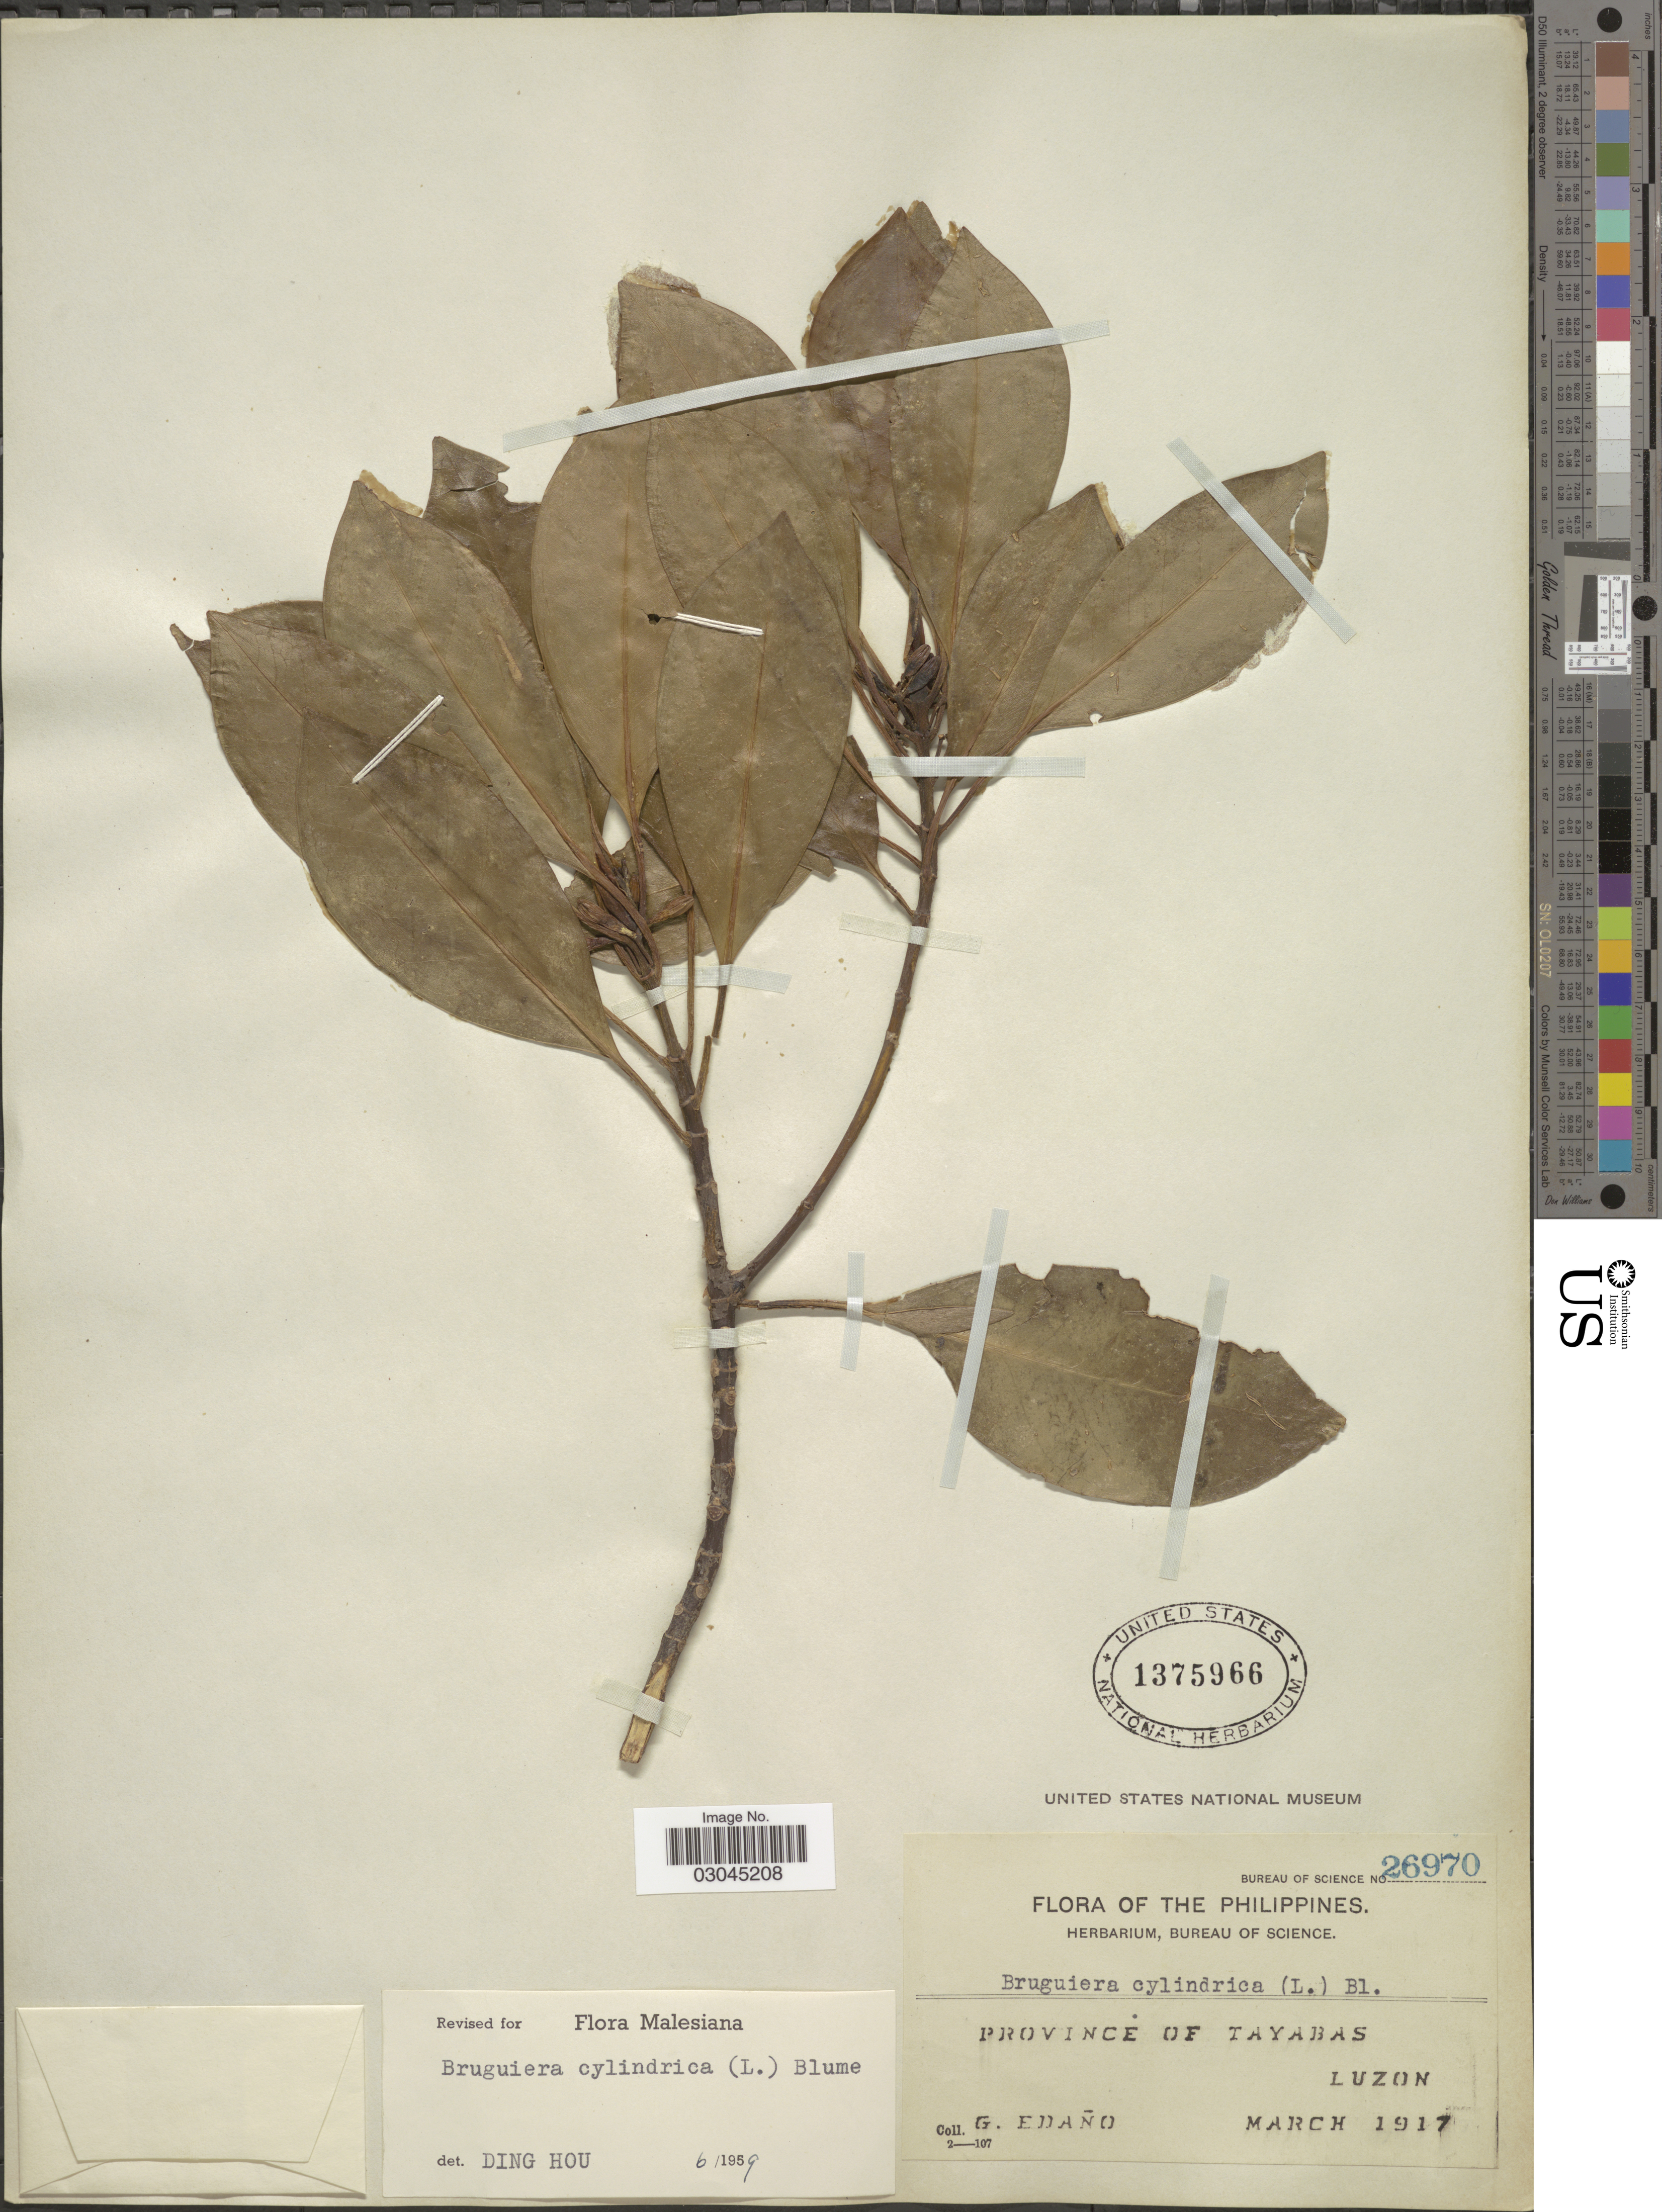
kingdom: Plantae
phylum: Tracheophyta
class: Magnoliopsida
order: Malpighiales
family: Rhizophoraceae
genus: Bruguiera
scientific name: Bruguiera cylindrica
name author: (L.) Blume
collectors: G. Edaño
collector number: Bureau of Science 26970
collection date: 1917-03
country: Philippines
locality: Province of Tayabas. Luzon.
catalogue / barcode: US 1375966